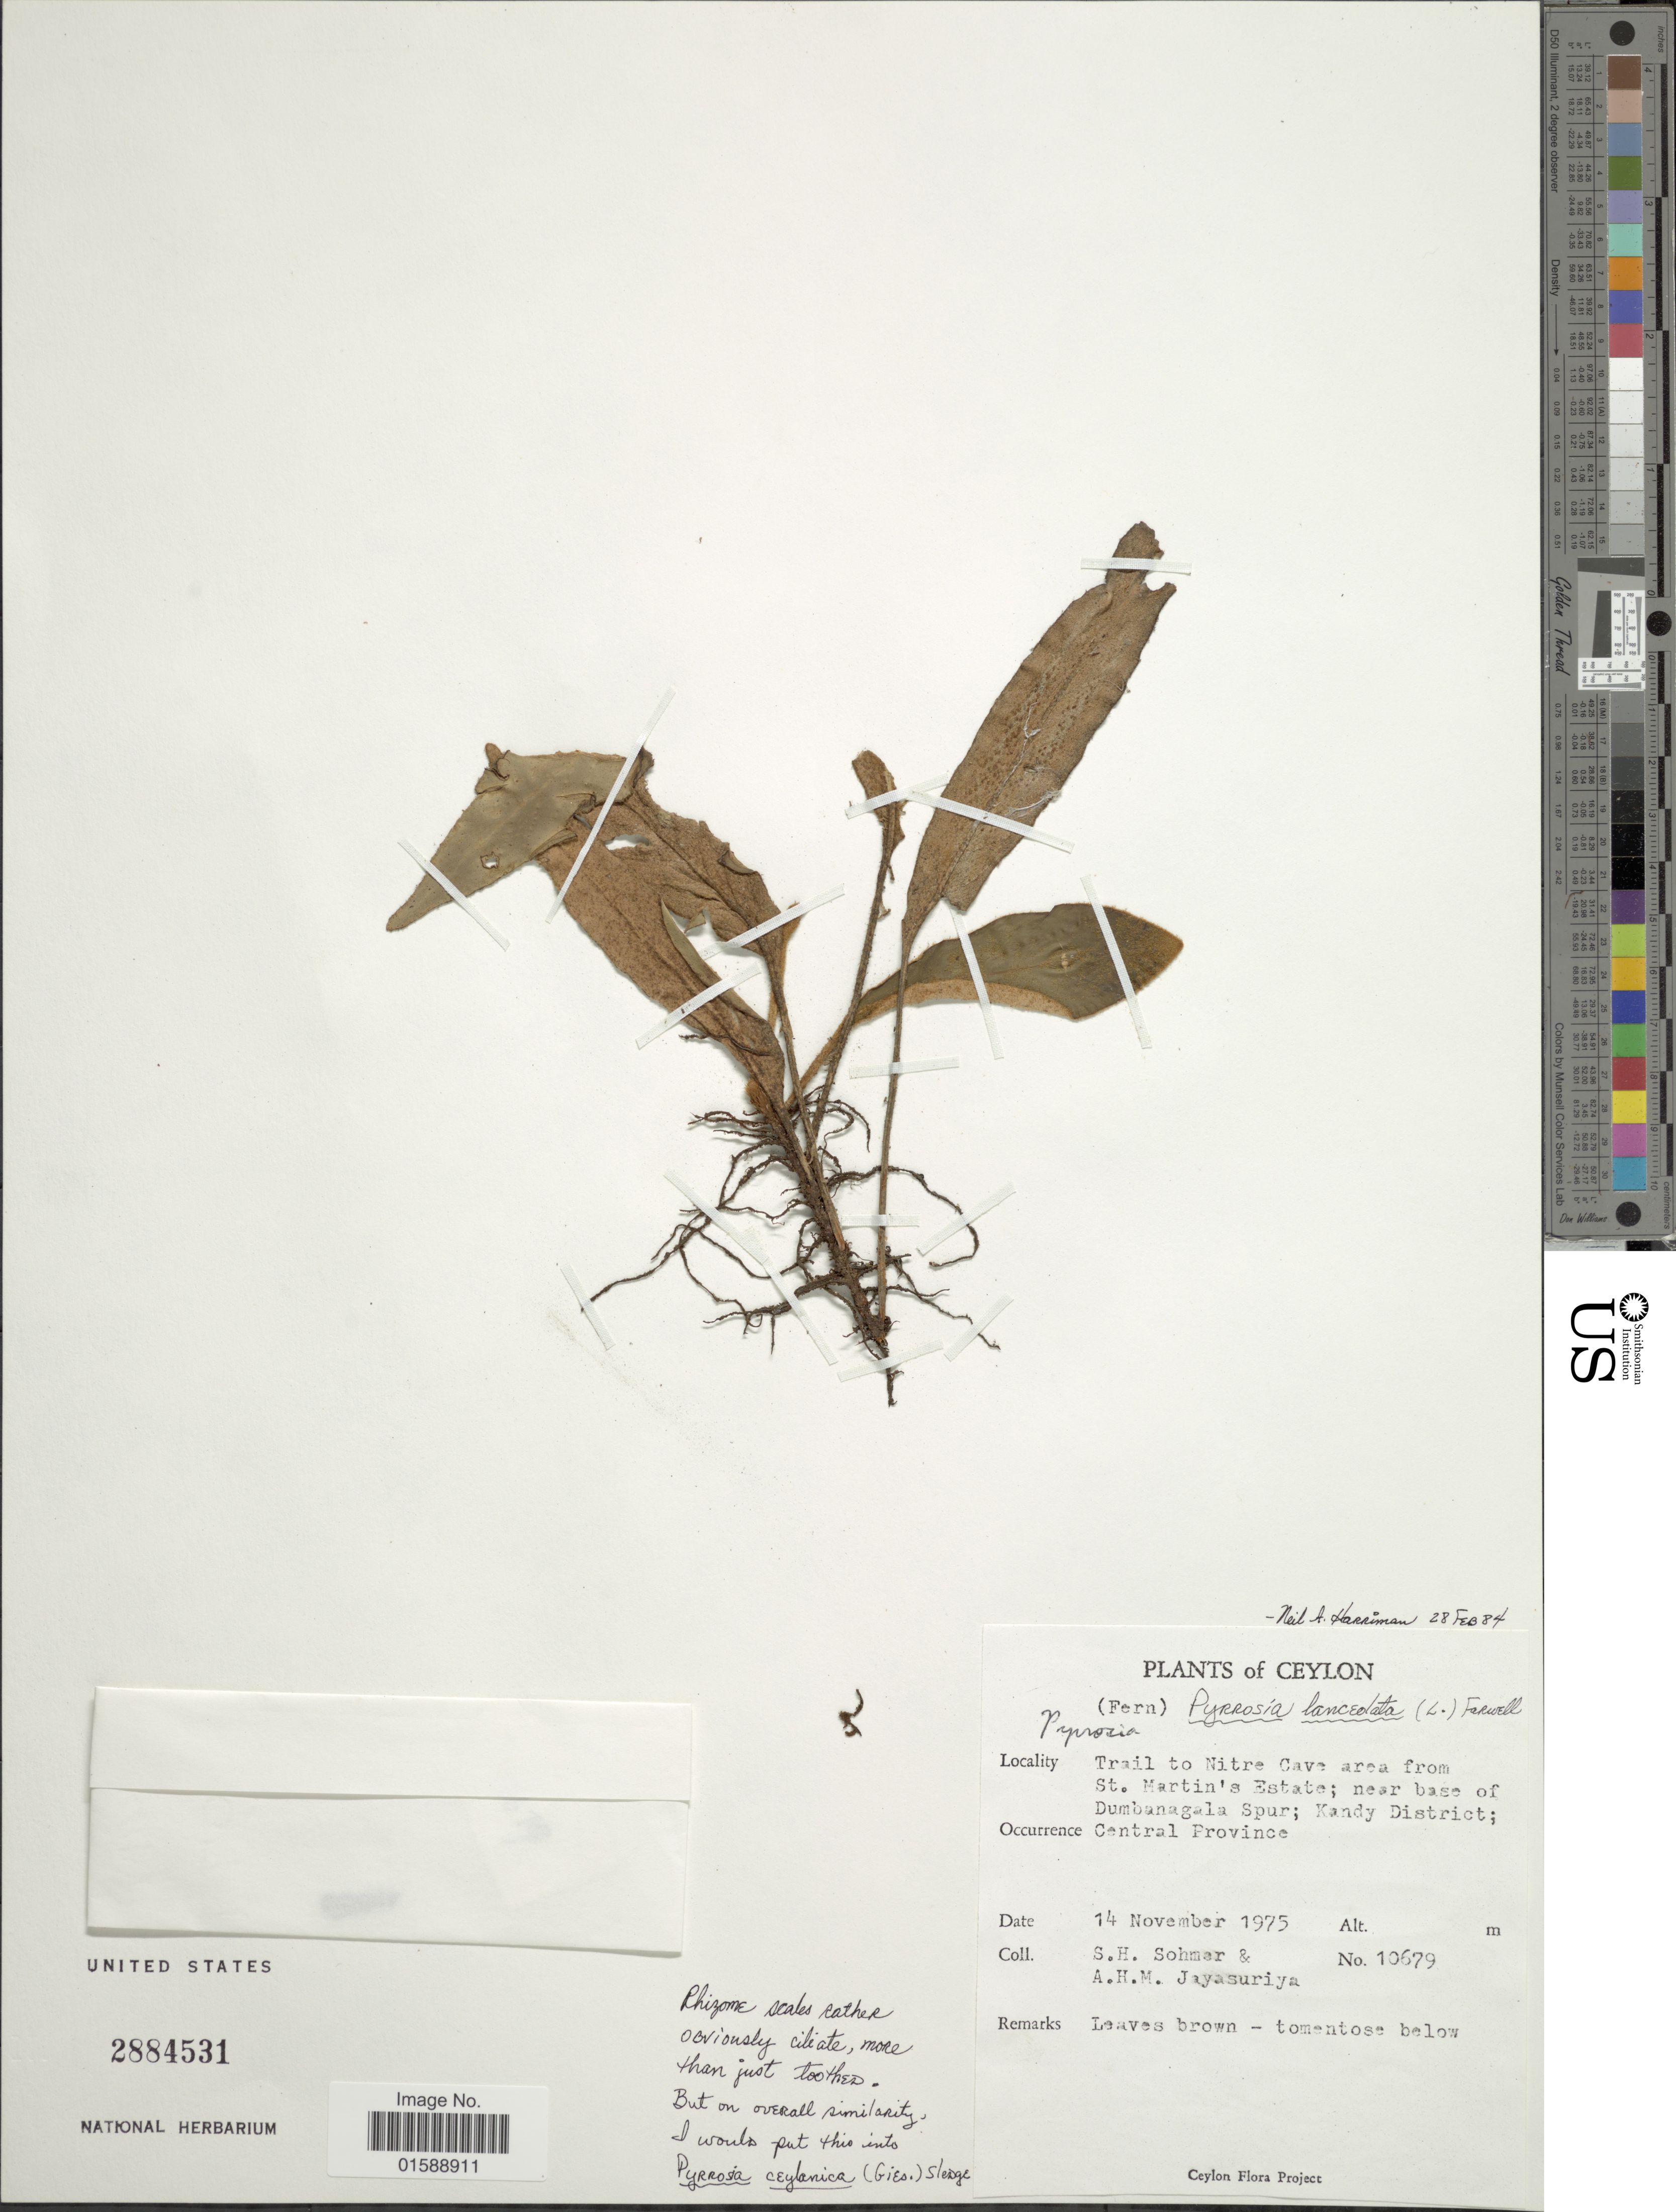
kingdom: Plantae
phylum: Tracheophyta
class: Polypodiopsida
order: Polypodiales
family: Polypodiaceae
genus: Pyrrosia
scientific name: Pyrrosia lanceolata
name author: (L.) Farw.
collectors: S. H. Sohmer & A. H. Jayasuriya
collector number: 10679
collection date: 1975-11-14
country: Sri Lanka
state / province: Central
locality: Ceylon. Trail to Nitre Cave area from St. Martin's Estate; near base of Dumbanagala Spur; Kandy District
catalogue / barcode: US 2884531